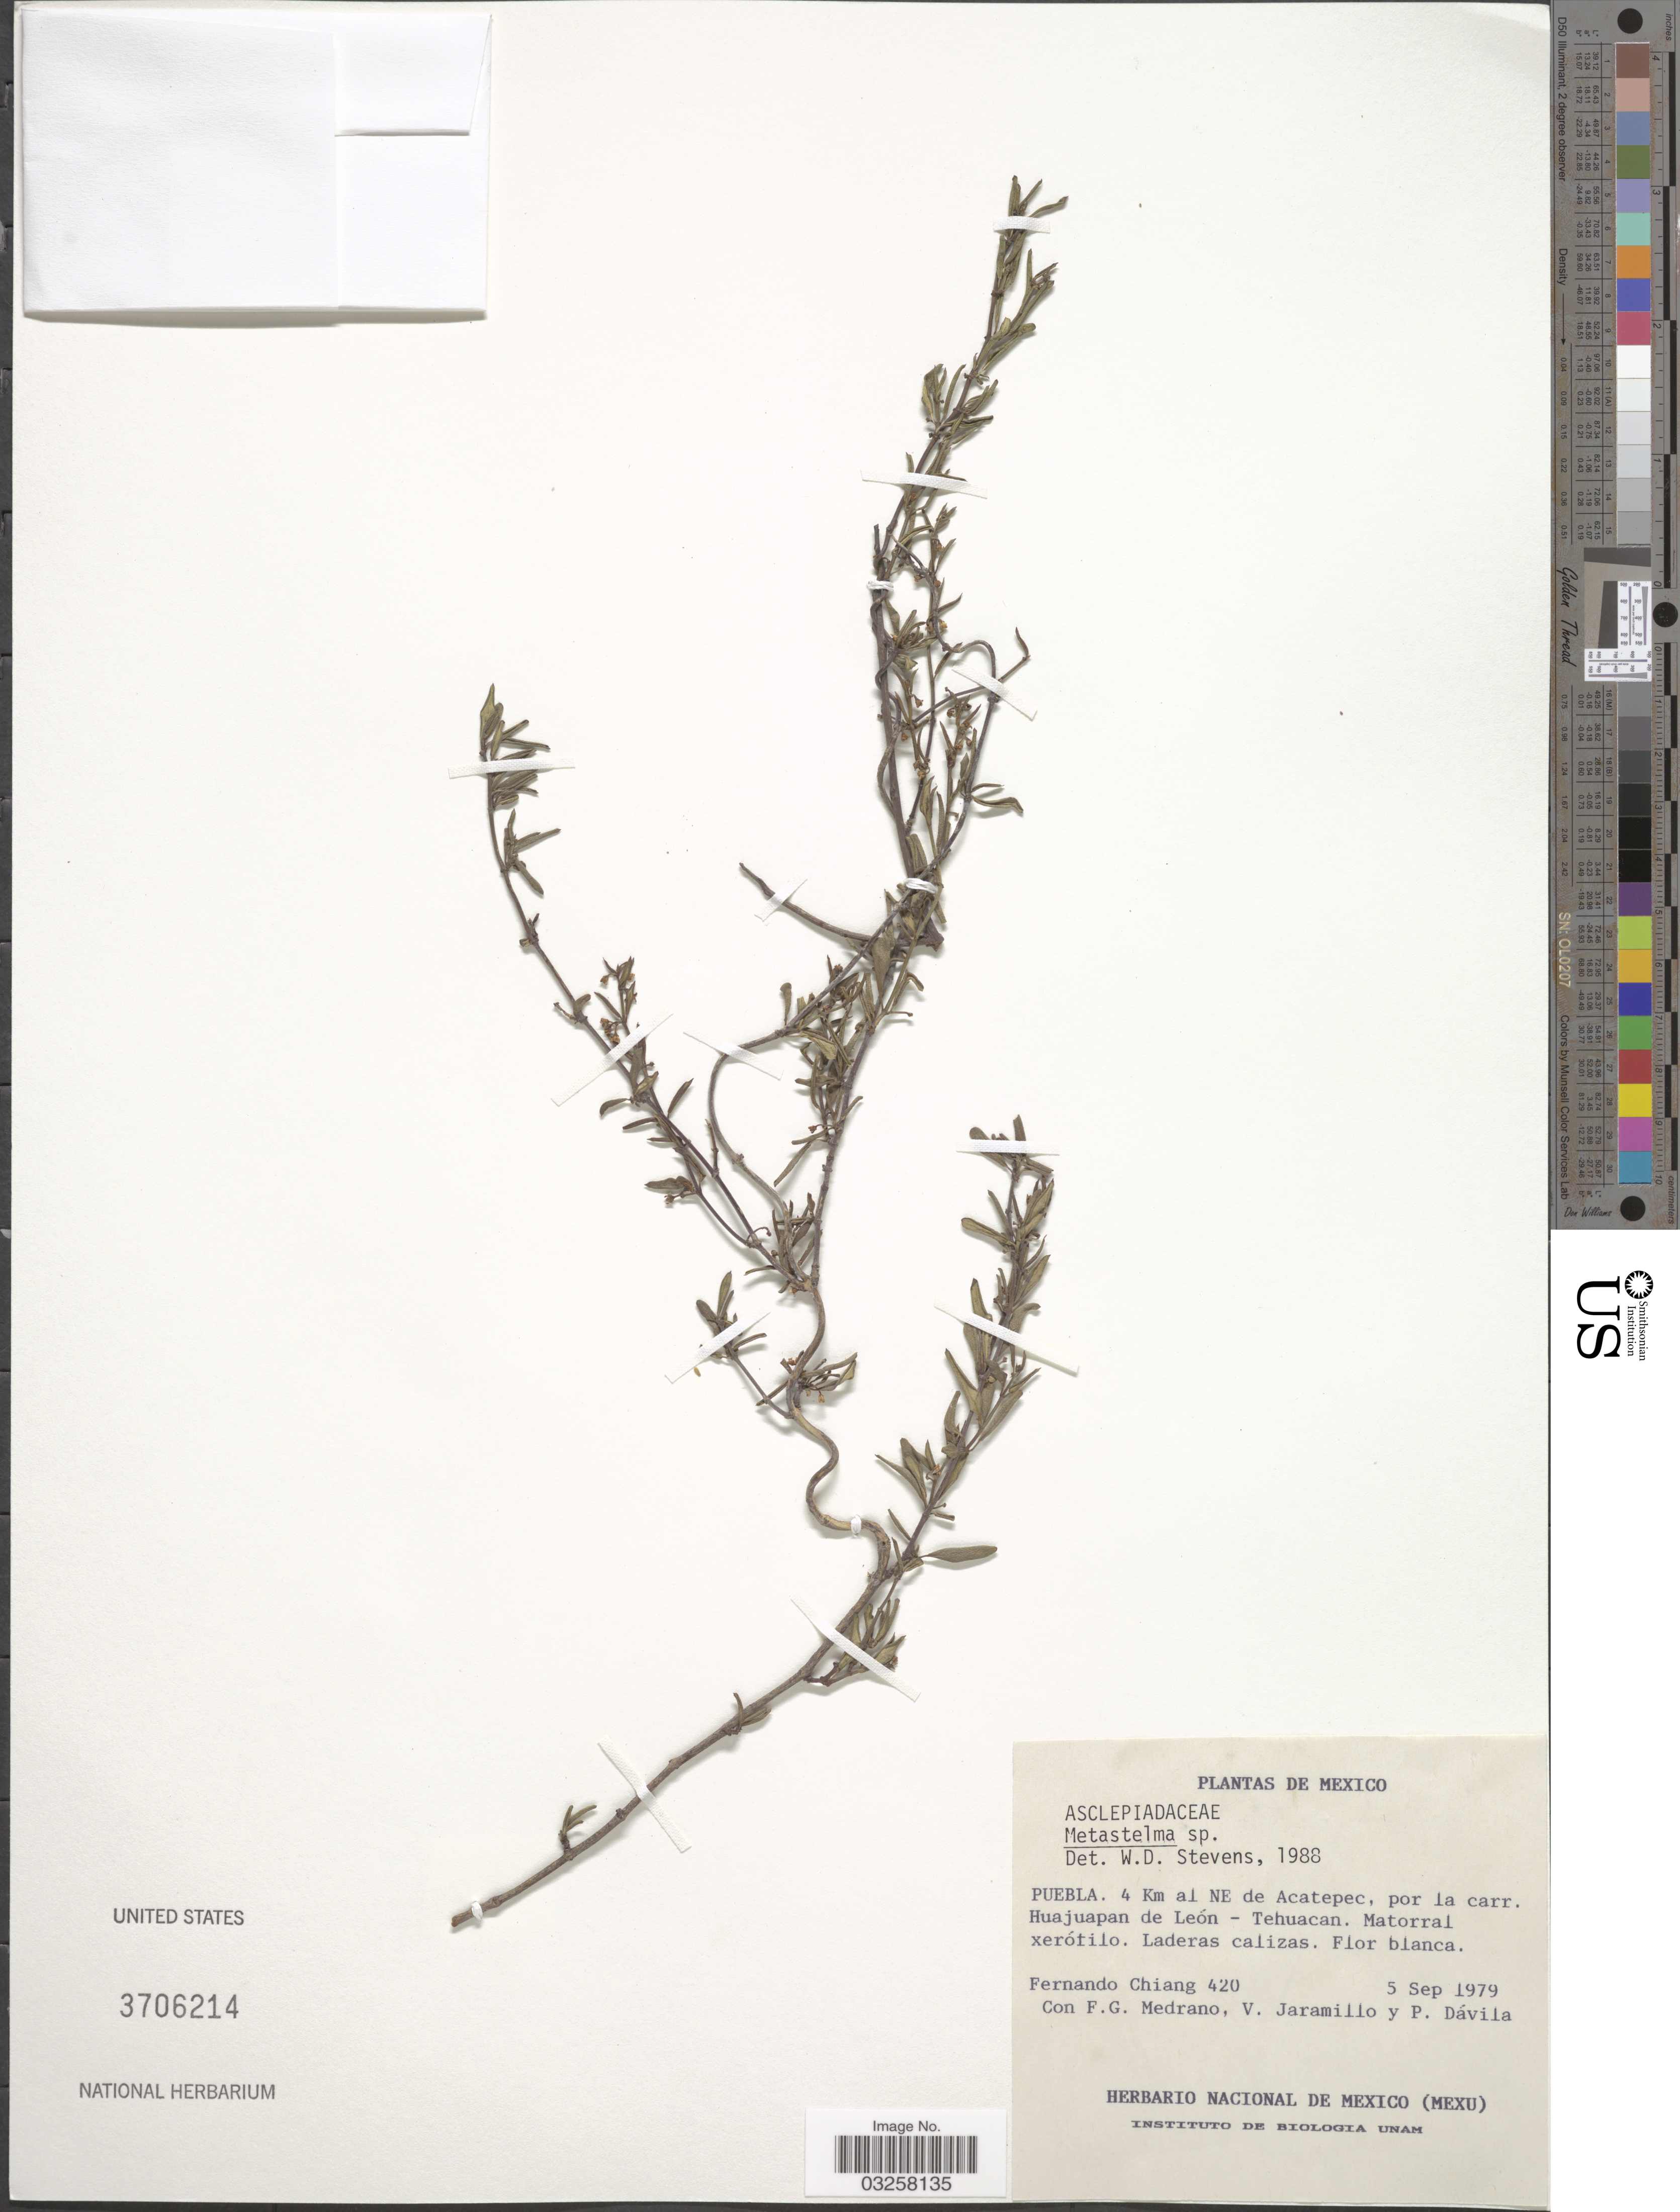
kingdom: Plantae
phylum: Tracheophyta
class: Magnoliopsida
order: Gentianales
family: Apocynaceae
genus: Metastelma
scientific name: Metastelma sp.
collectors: F. Chiang, F. Medrano, V. Jaramillo & P. Dávila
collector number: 420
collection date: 1979-09-05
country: Mexico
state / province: Puebla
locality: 4 Km al NE de Acatepec, por la carr. Huajuapan de León - Tehuacan.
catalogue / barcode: US 3706214